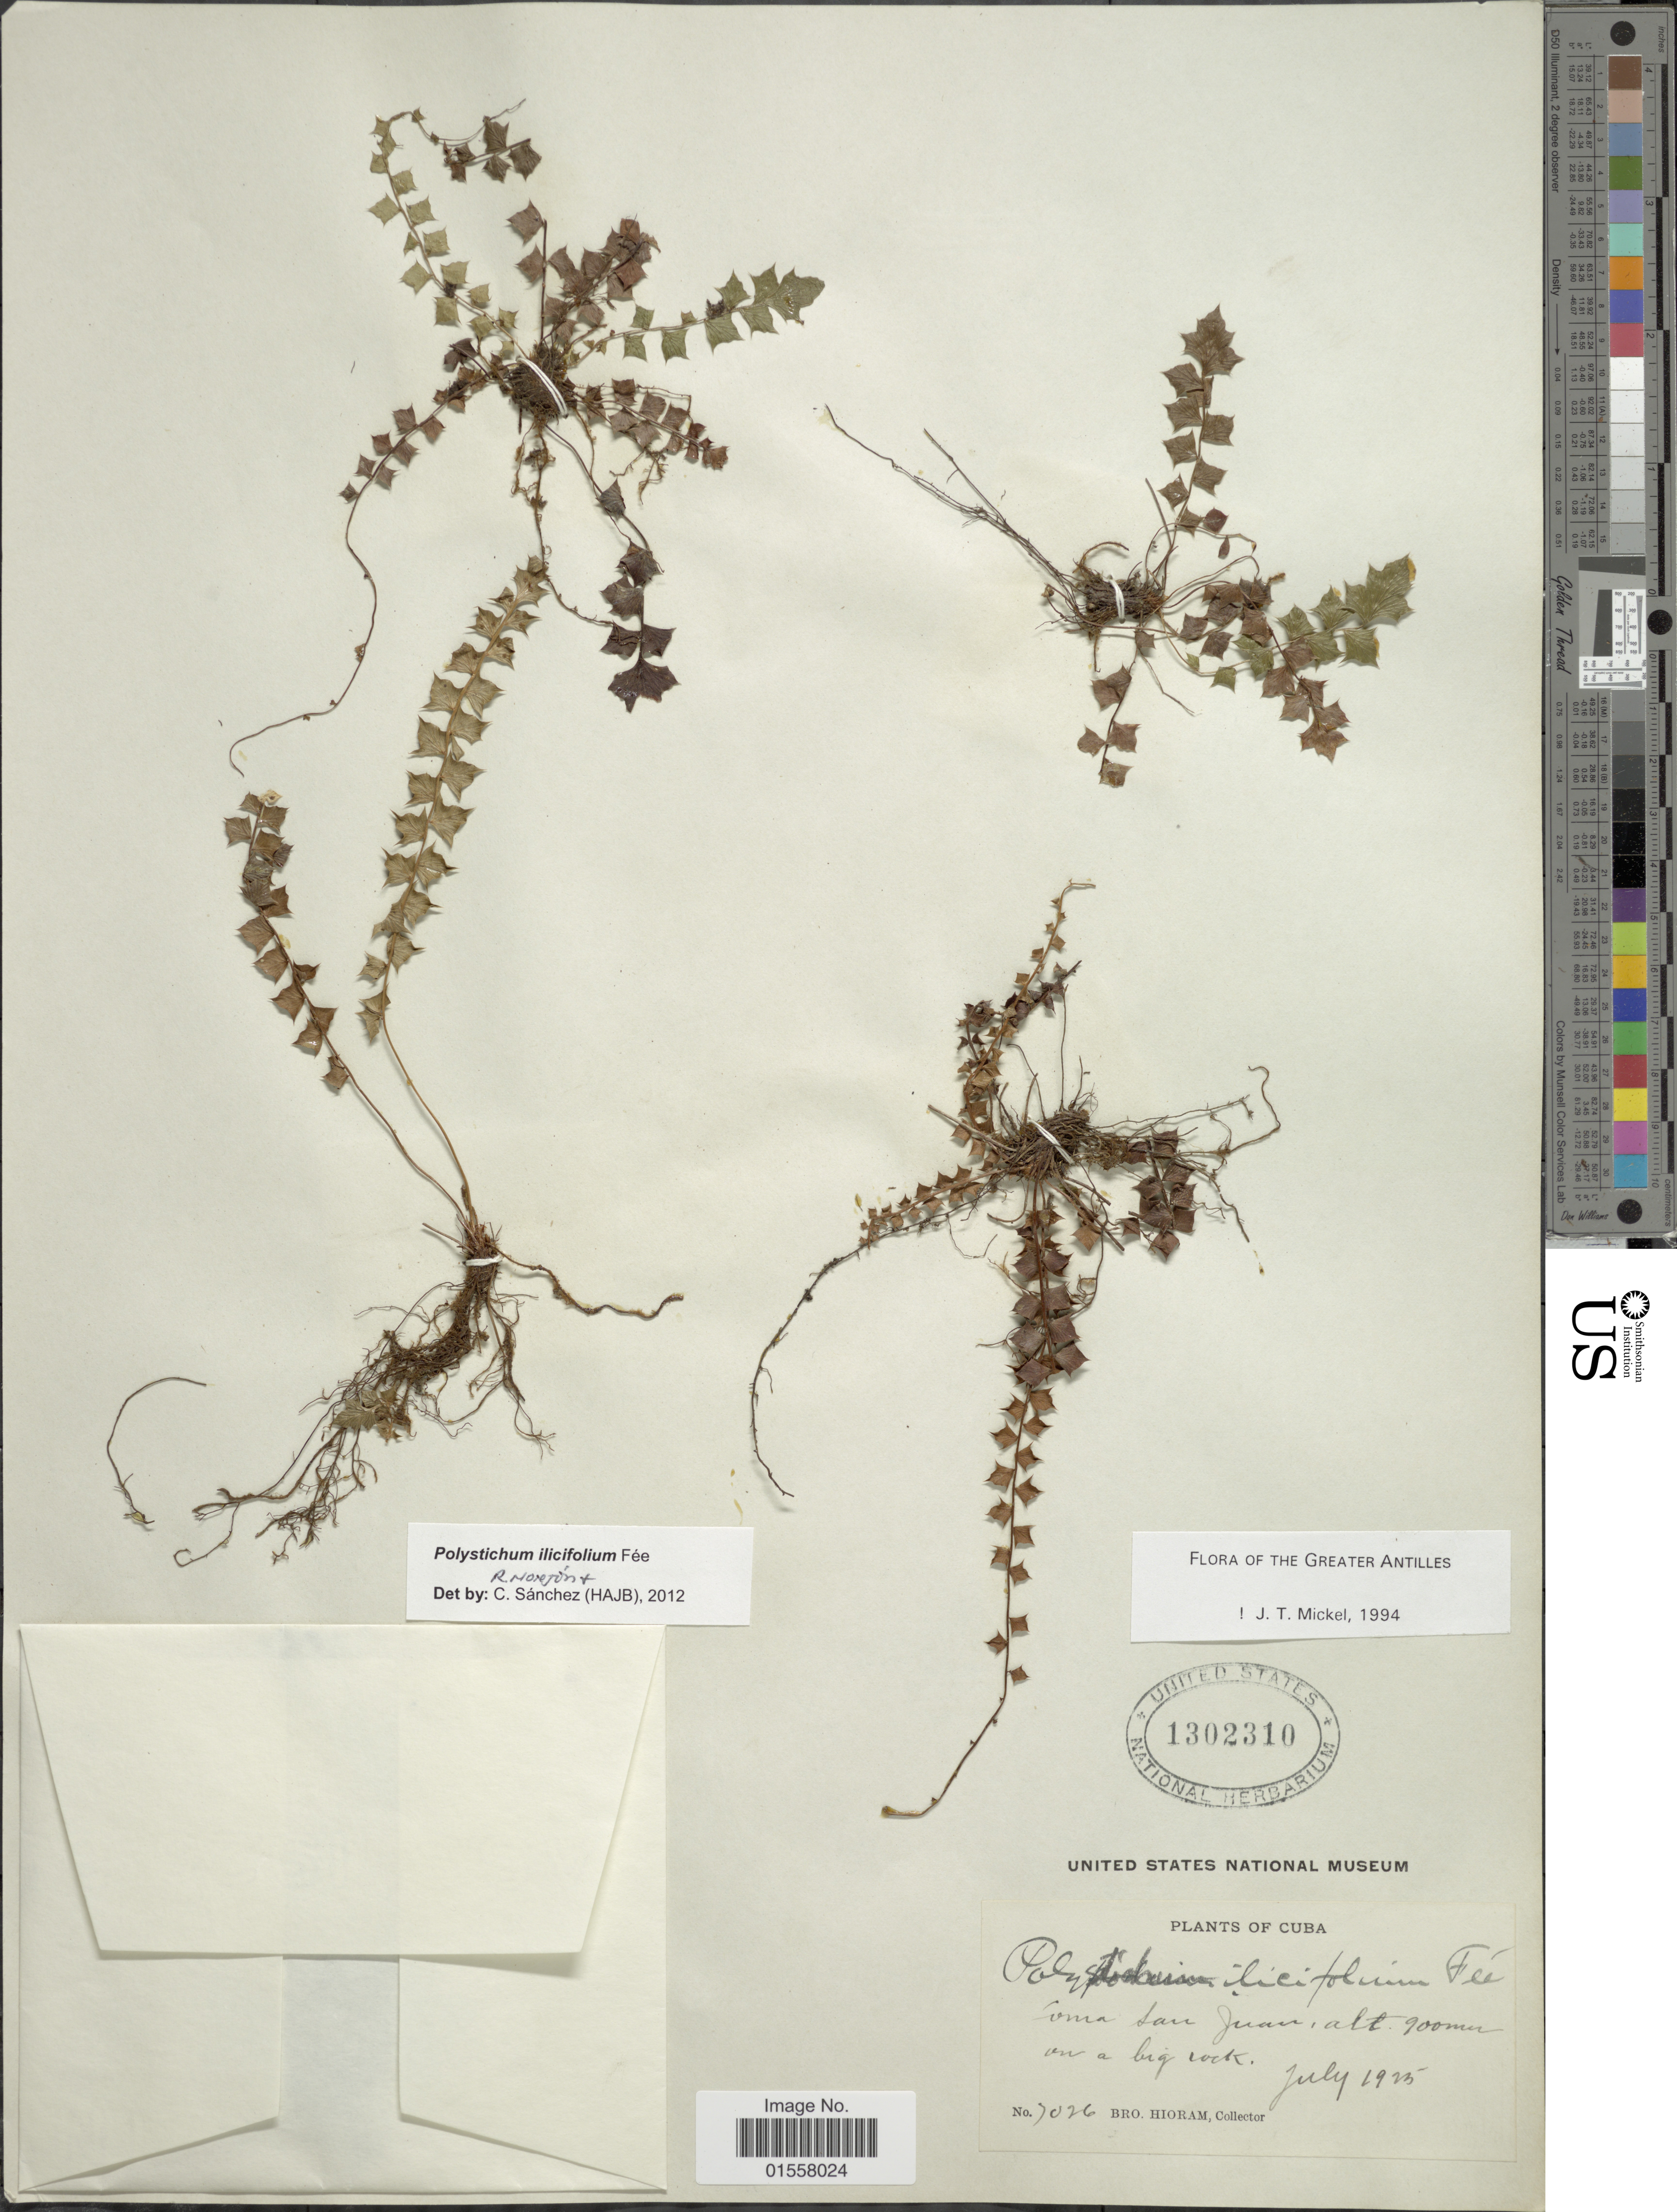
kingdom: Plantae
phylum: Tracheophyta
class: Polypodiopsida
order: Polypodiales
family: Dryopteridaceae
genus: Polystichum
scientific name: Polystichum ilicifolium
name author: Fée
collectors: Bro. Hioram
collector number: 7026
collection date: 1925-07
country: Cuba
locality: Loma San Juan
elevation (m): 900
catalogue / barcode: US 1302310